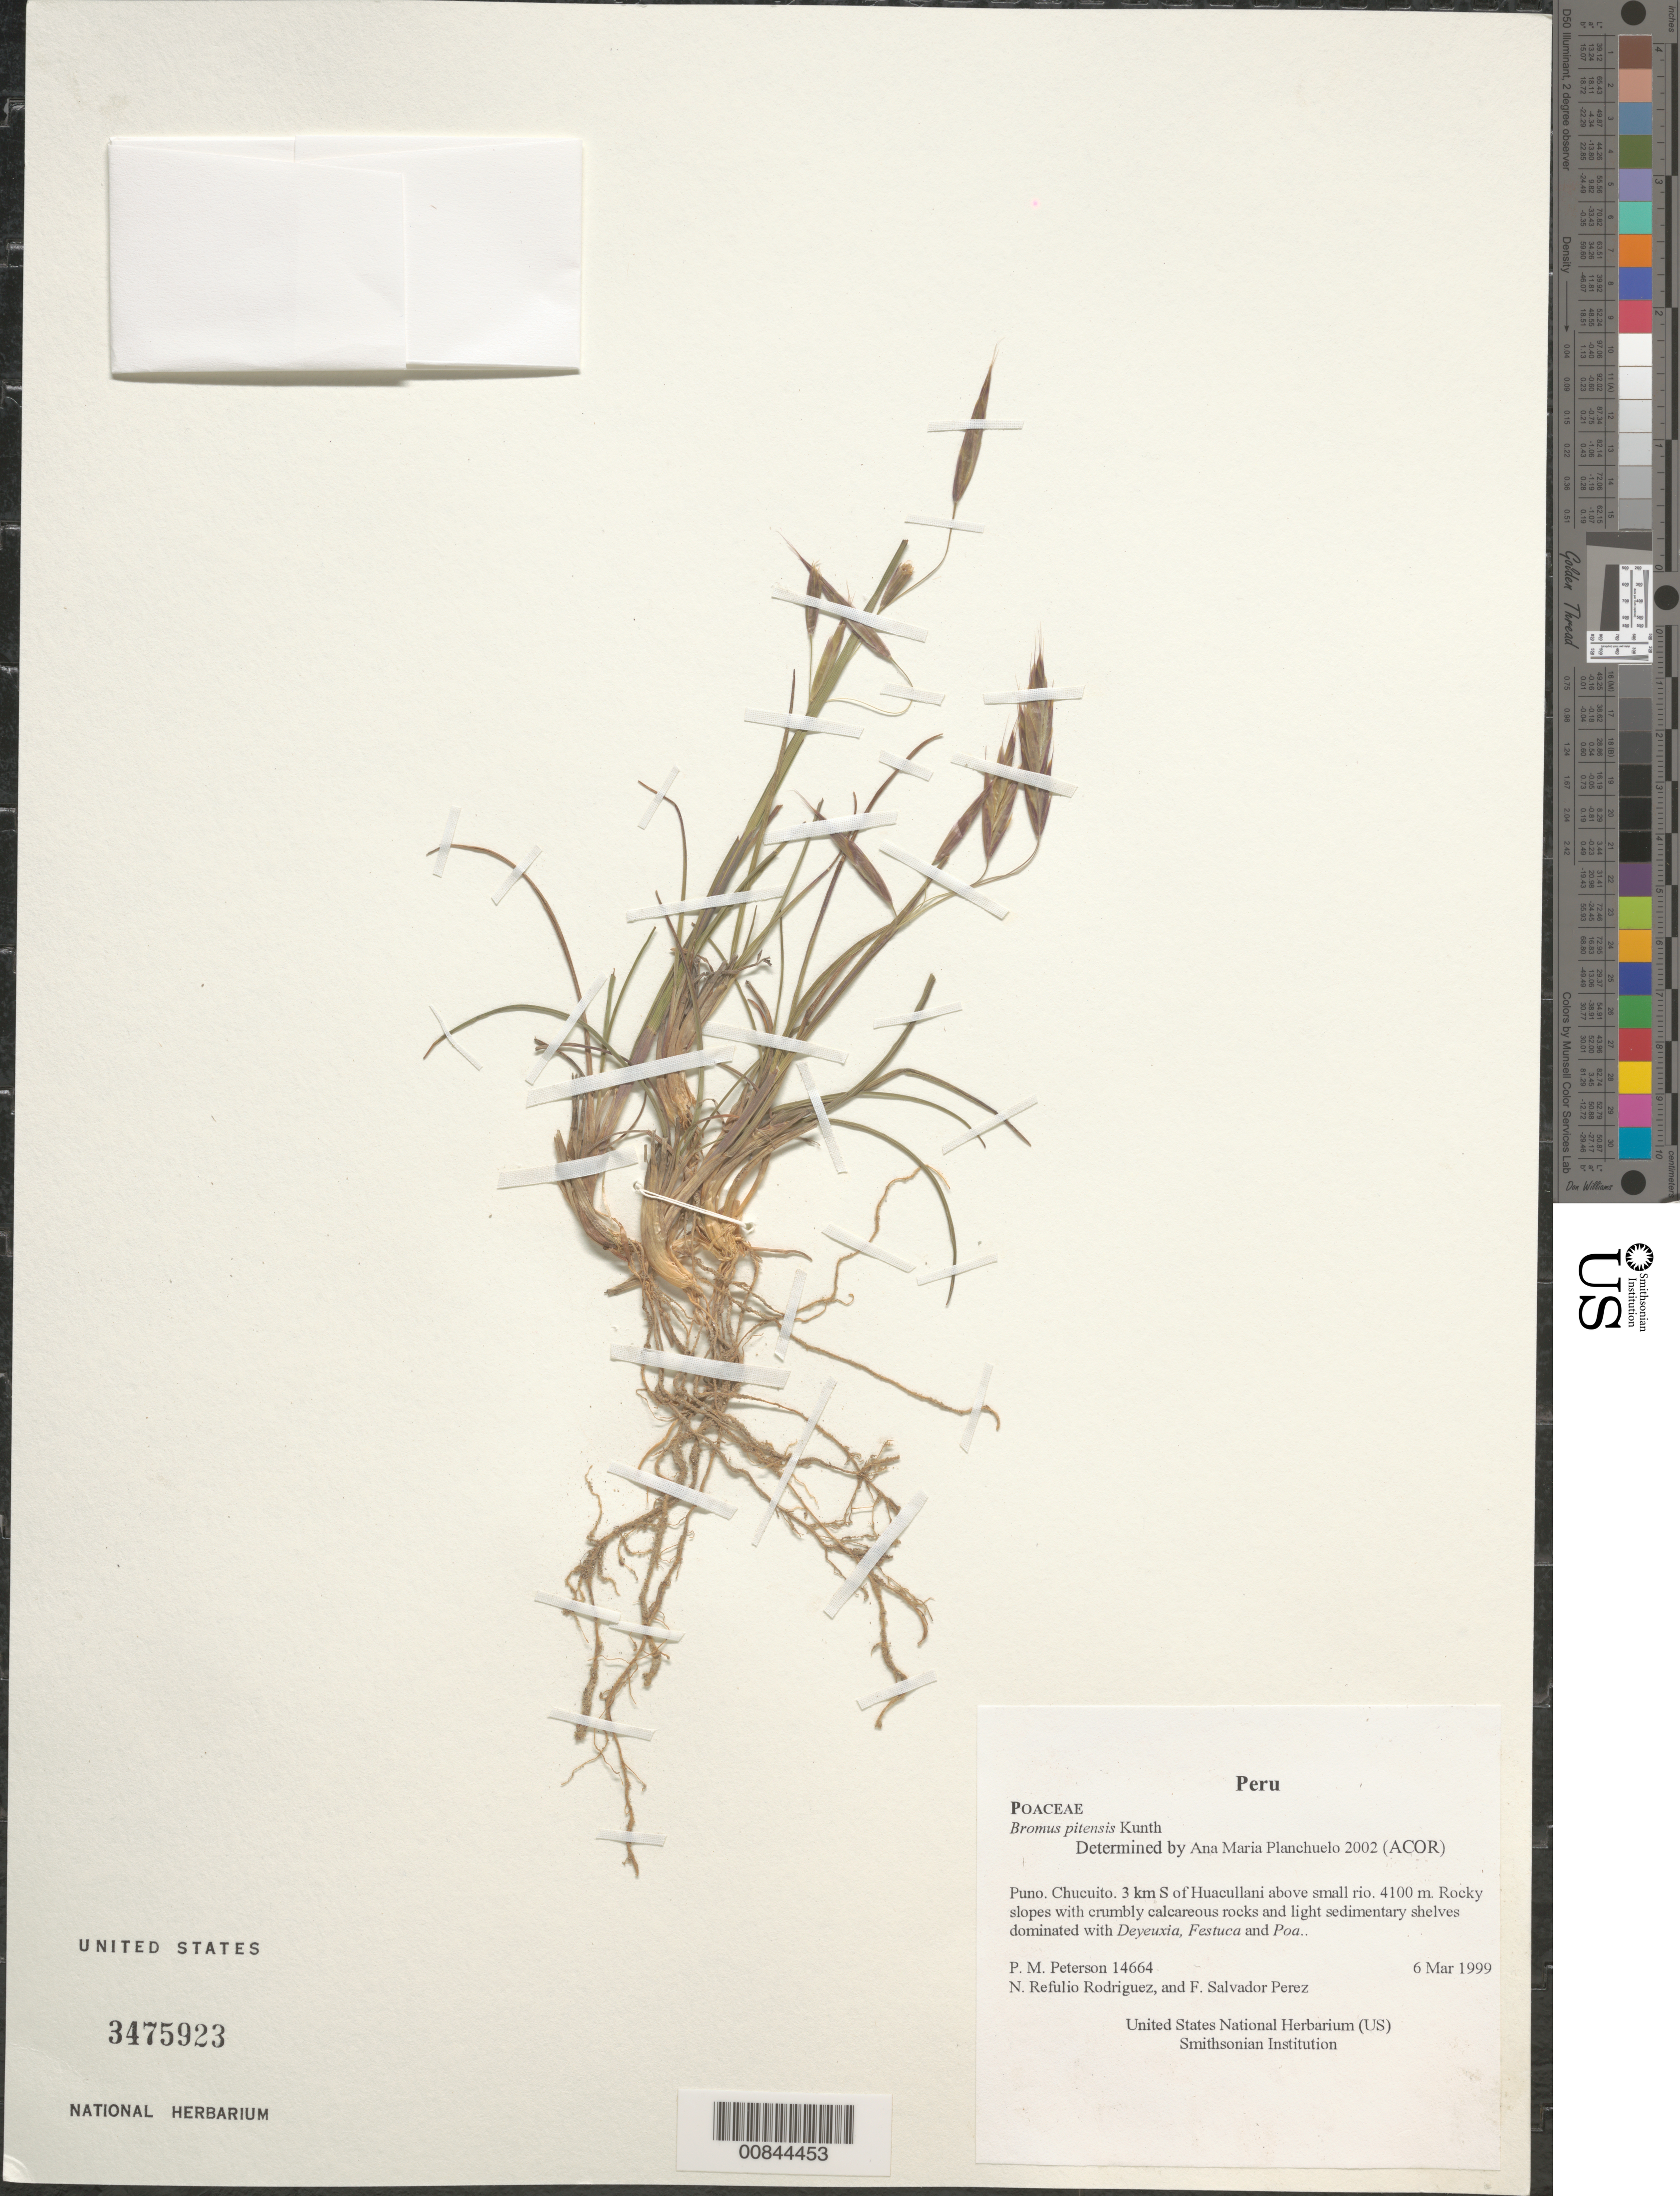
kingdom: Plantae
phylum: Tracheophyta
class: Liliopsida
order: Poales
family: Poaceae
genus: Bromus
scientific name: Bromus pitensis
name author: Kunth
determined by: Planchuelo, A. M.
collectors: P. M. Peterson, N. Refulio-Rodríguez & F. Salvador Perez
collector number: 14664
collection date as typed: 06 Mar 1999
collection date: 1999-03-06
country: Peru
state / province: Puno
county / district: Chucuito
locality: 3 km S of Huacullani above small rio.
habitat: Rocky slopes with crumbly calcareous rocks and light sedimentary shelves dominated with Deyeuxia, Festuca and Poa.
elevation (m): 4100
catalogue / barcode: US 3475923